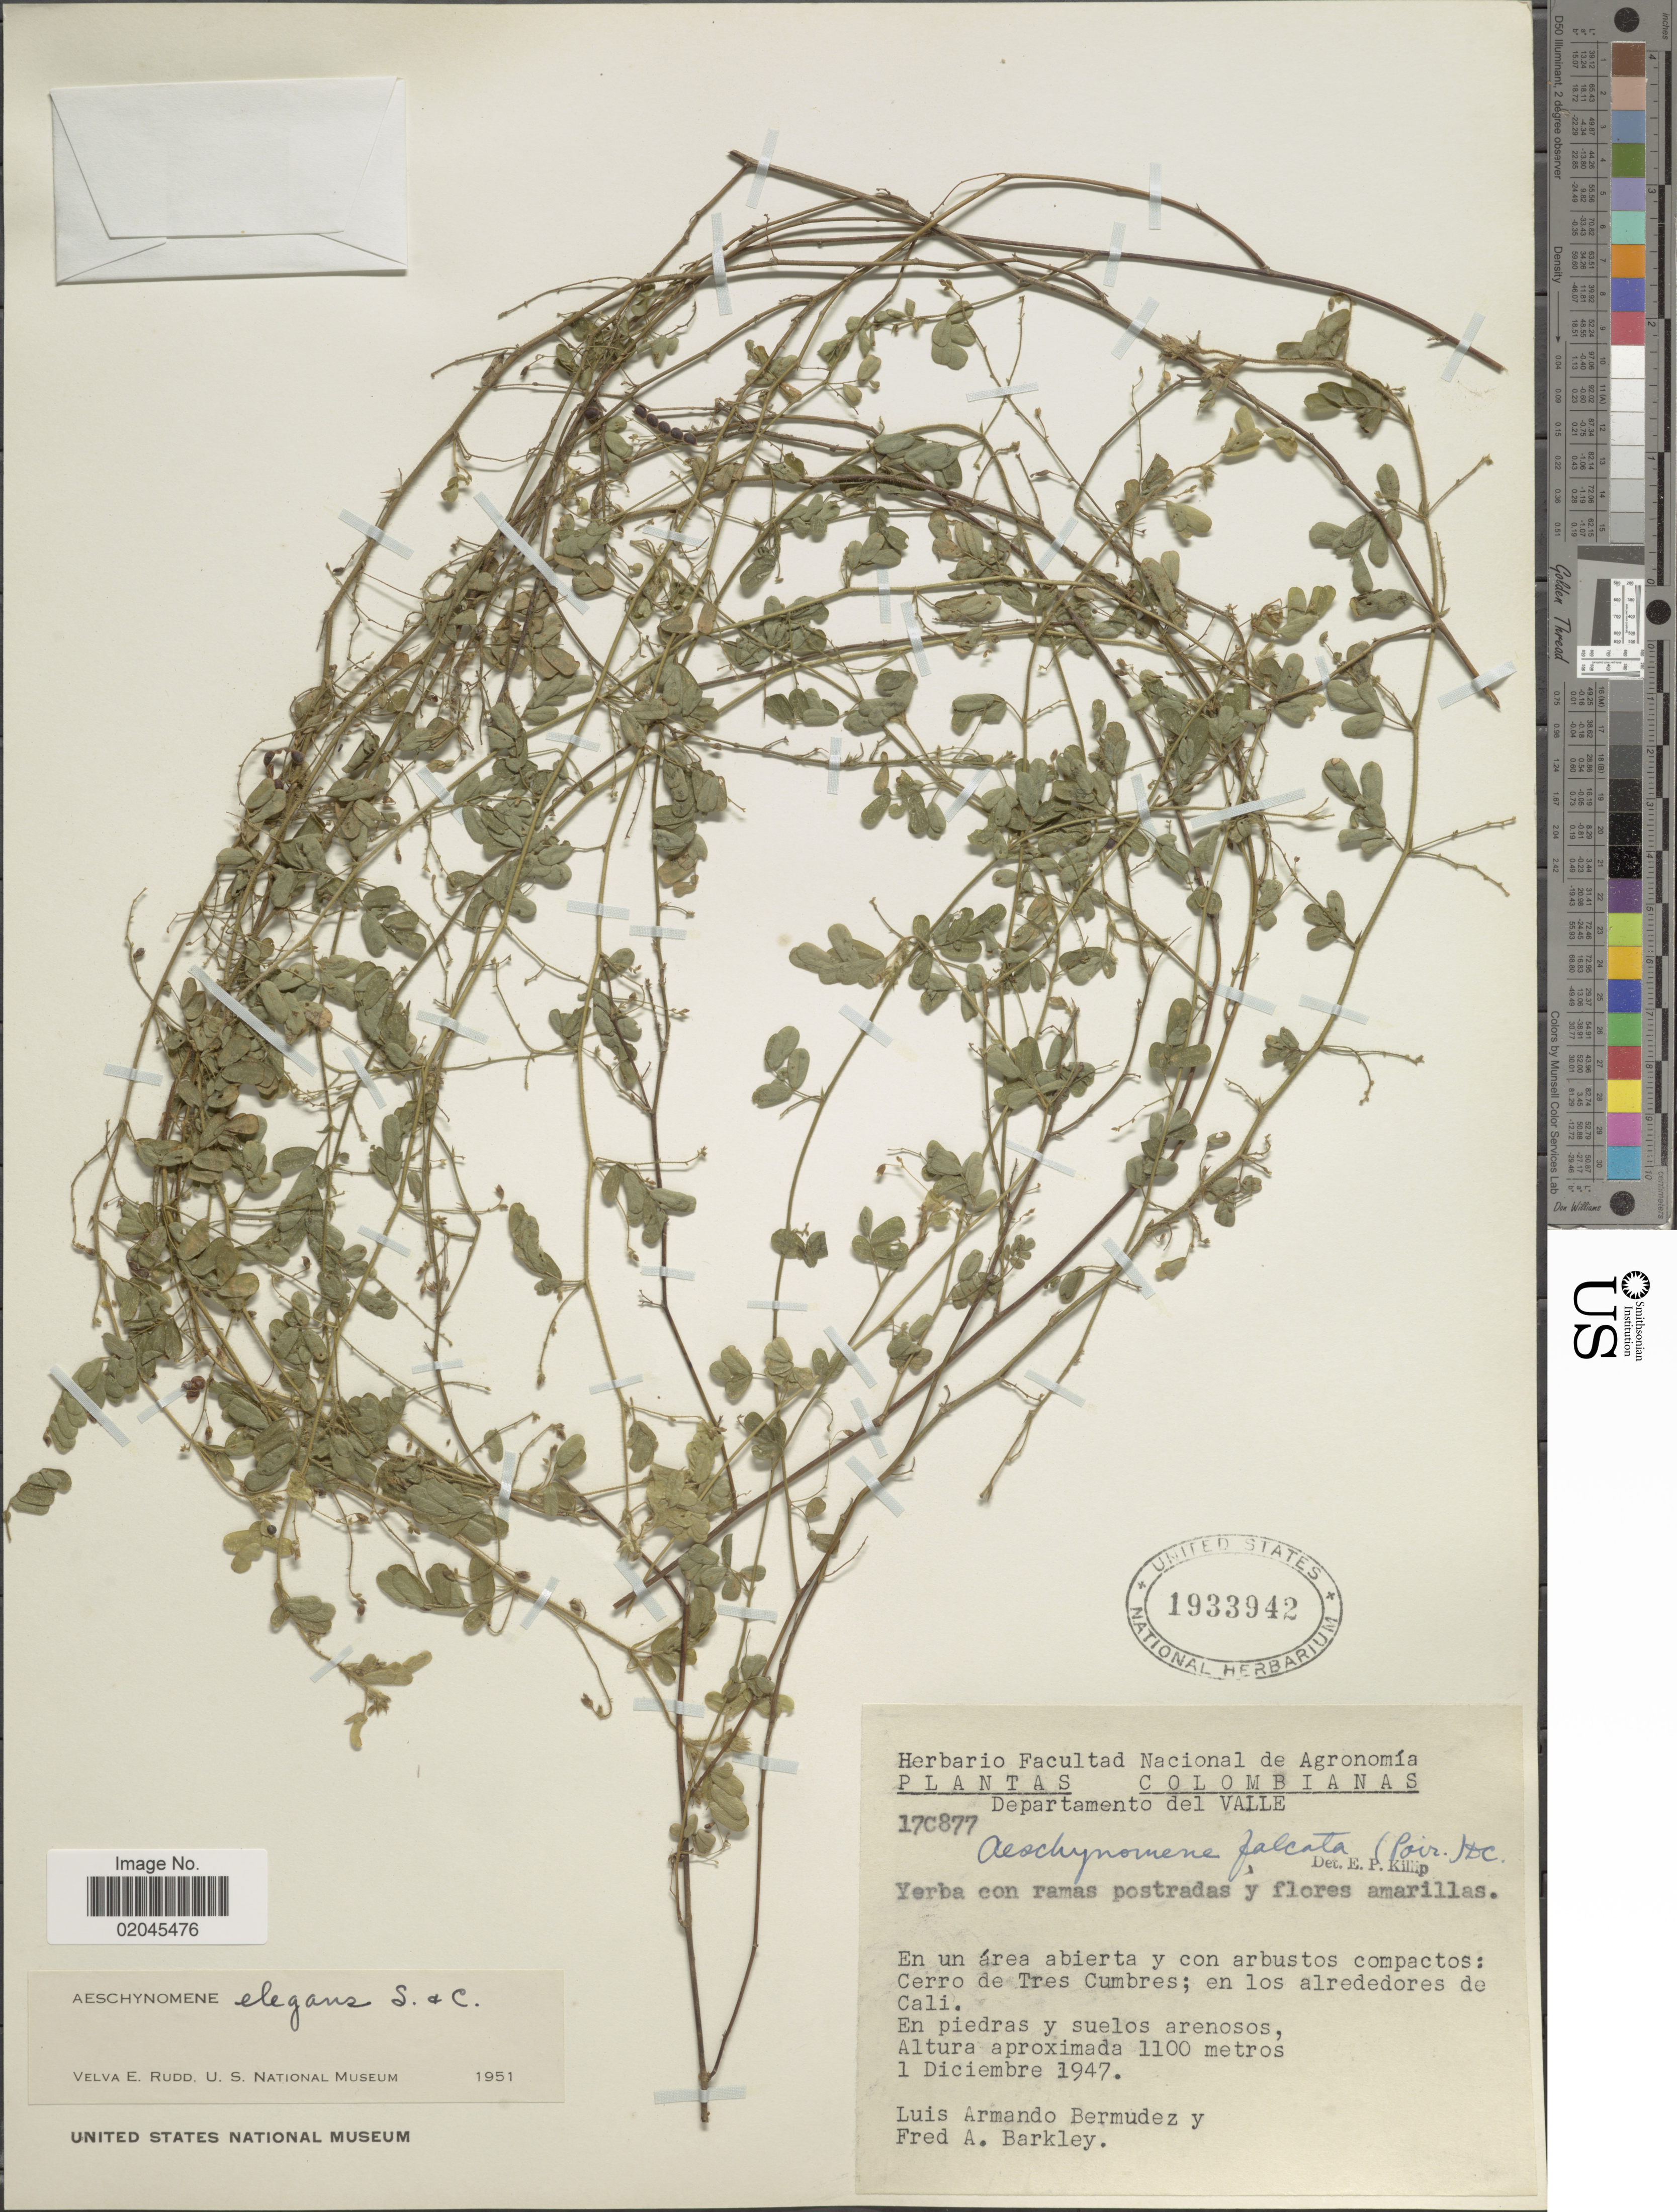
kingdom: Plantae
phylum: Tracheophyta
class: Magnoliopsida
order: Fabales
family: Fabaceae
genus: Aeschynomene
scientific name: Aeschynomene elegans var. elegans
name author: Cham. ex Schltdl.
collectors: L. Bermudez & F. A. Barkley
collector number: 17C877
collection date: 1947-12-01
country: Colombia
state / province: Valle del Cauca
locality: Departamento del Valle, Cerro de Tres Cumbres, en los alrededores de Cali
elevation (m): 1100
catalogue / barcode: US 1933942